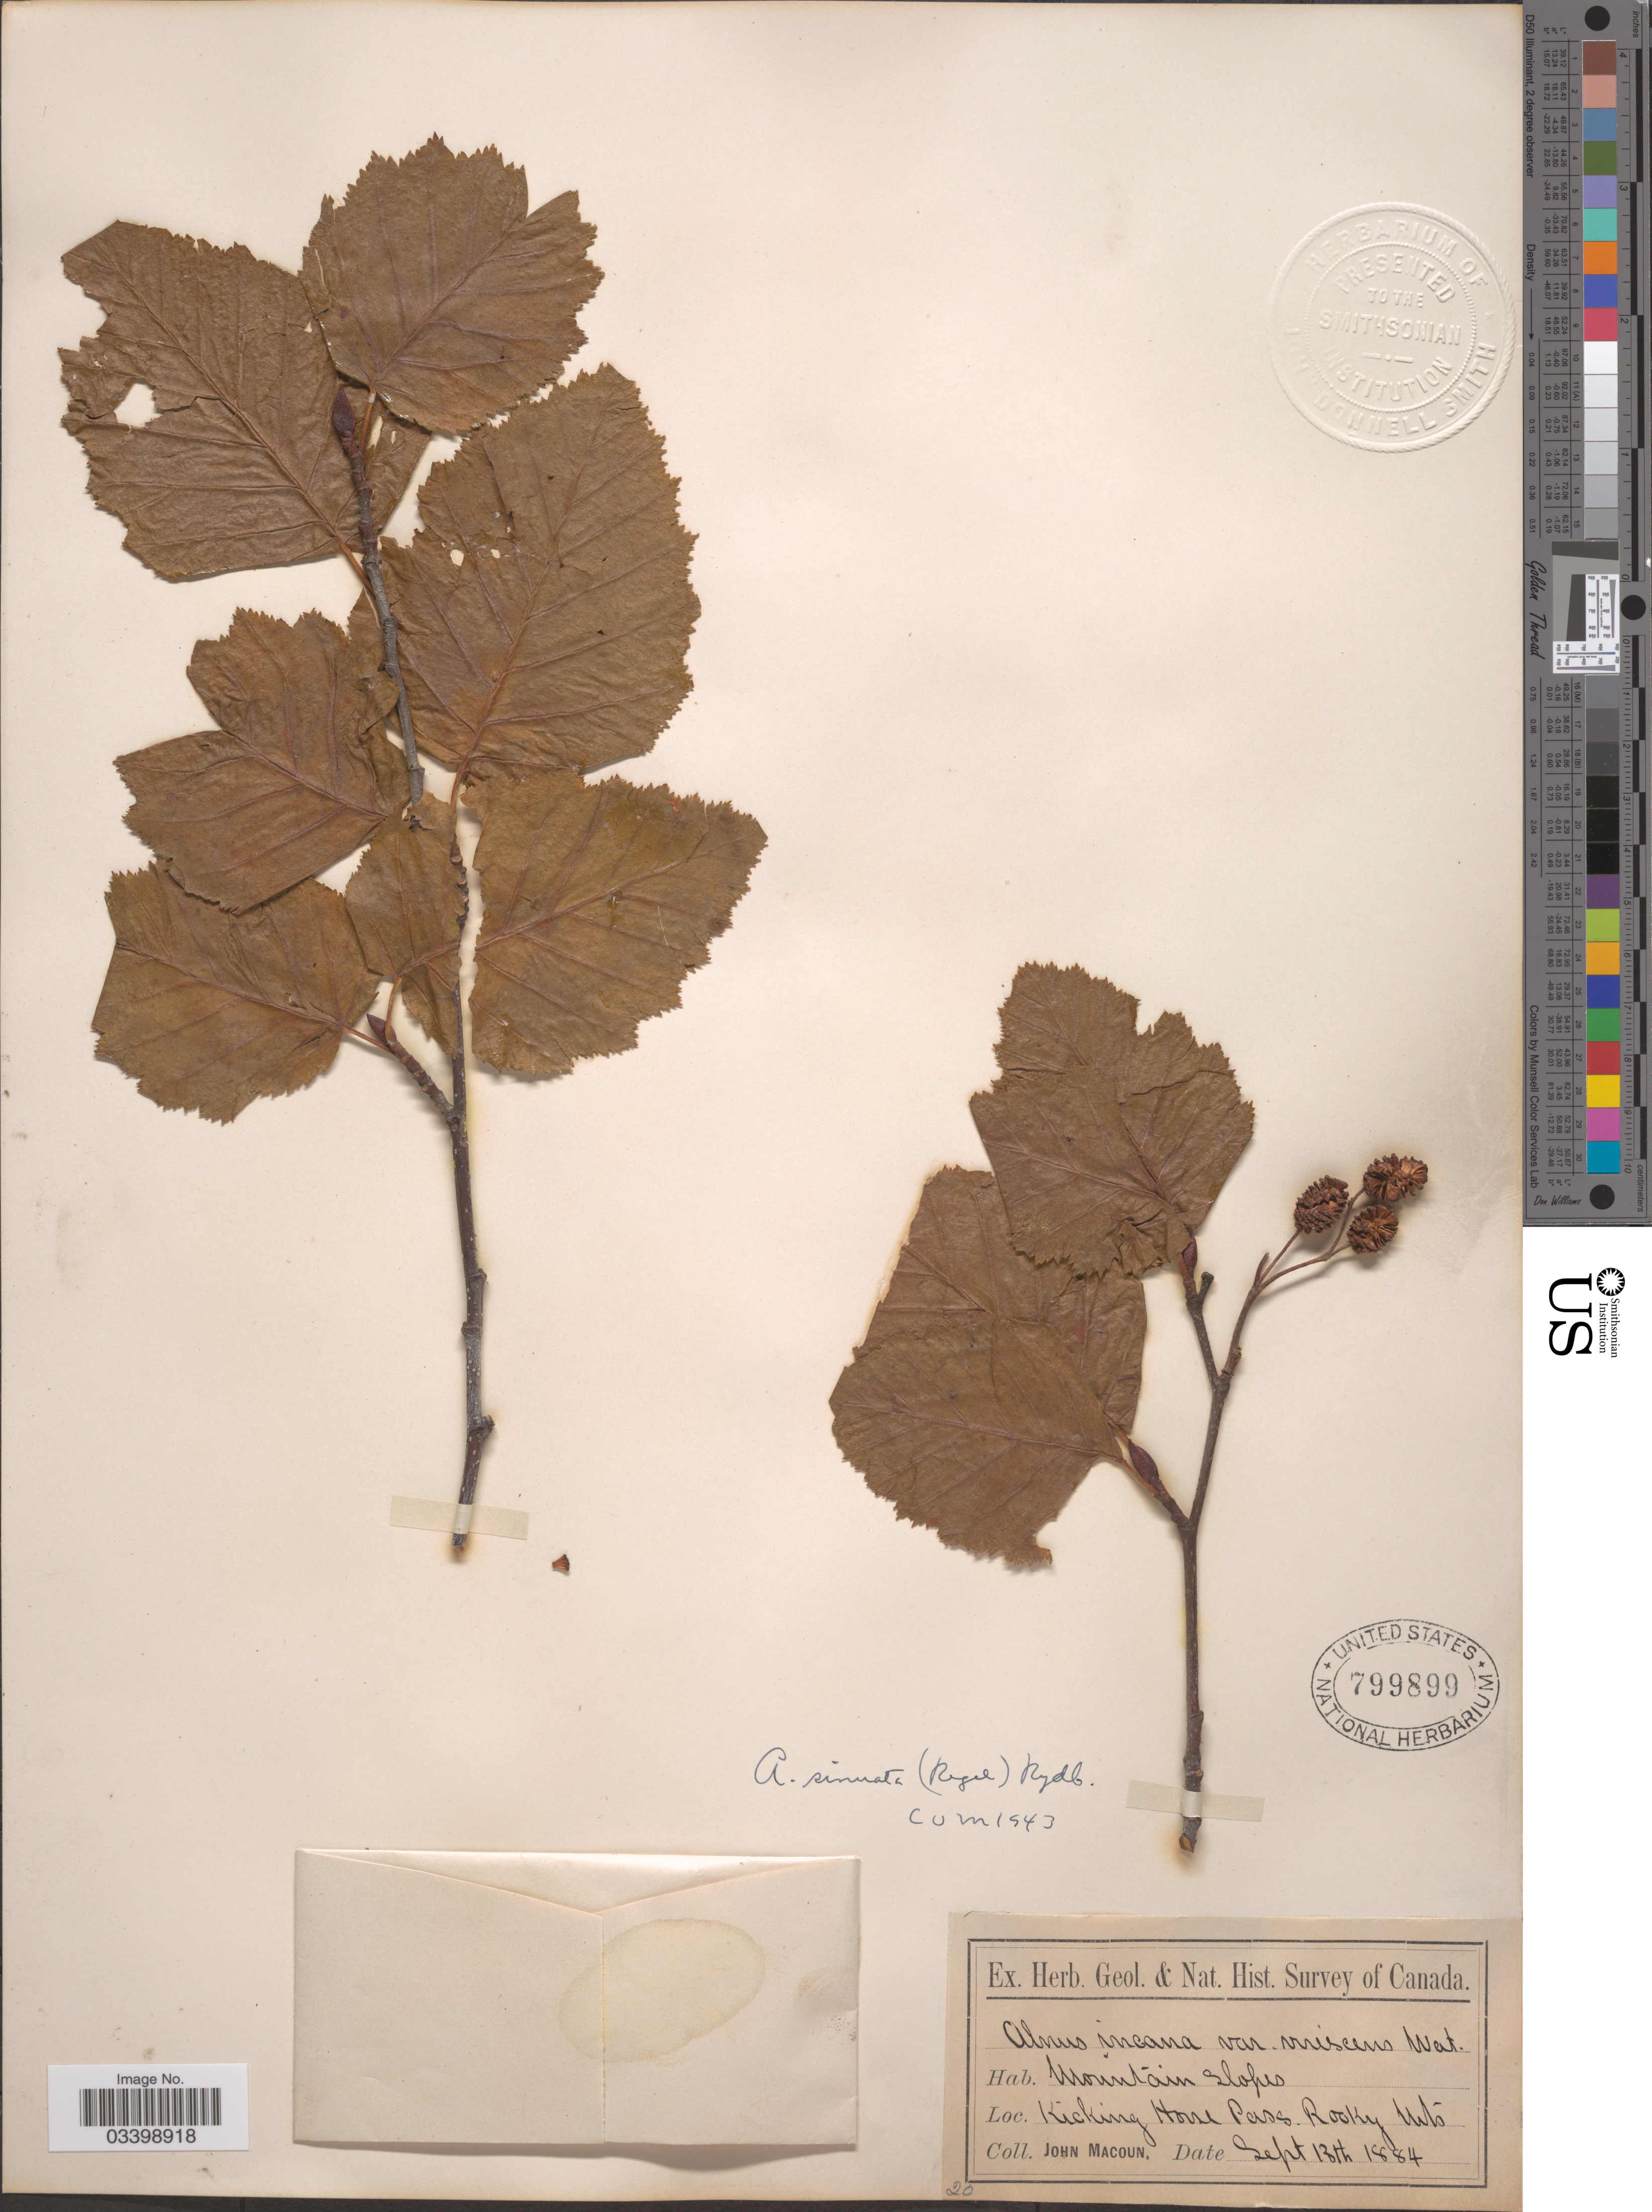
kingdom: Plantae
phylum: Tracheophyta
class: Magnoliopsida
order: Fagales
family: Betulaceae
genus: Alnus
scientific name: Alnus viridis subsp. sinuata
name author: Regel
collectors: J. Macoun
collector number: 20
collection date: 1884-09-13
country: Canada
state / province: British Columbia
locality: Kicking Horse Pass. Rocky Mts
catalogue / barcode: US 799899